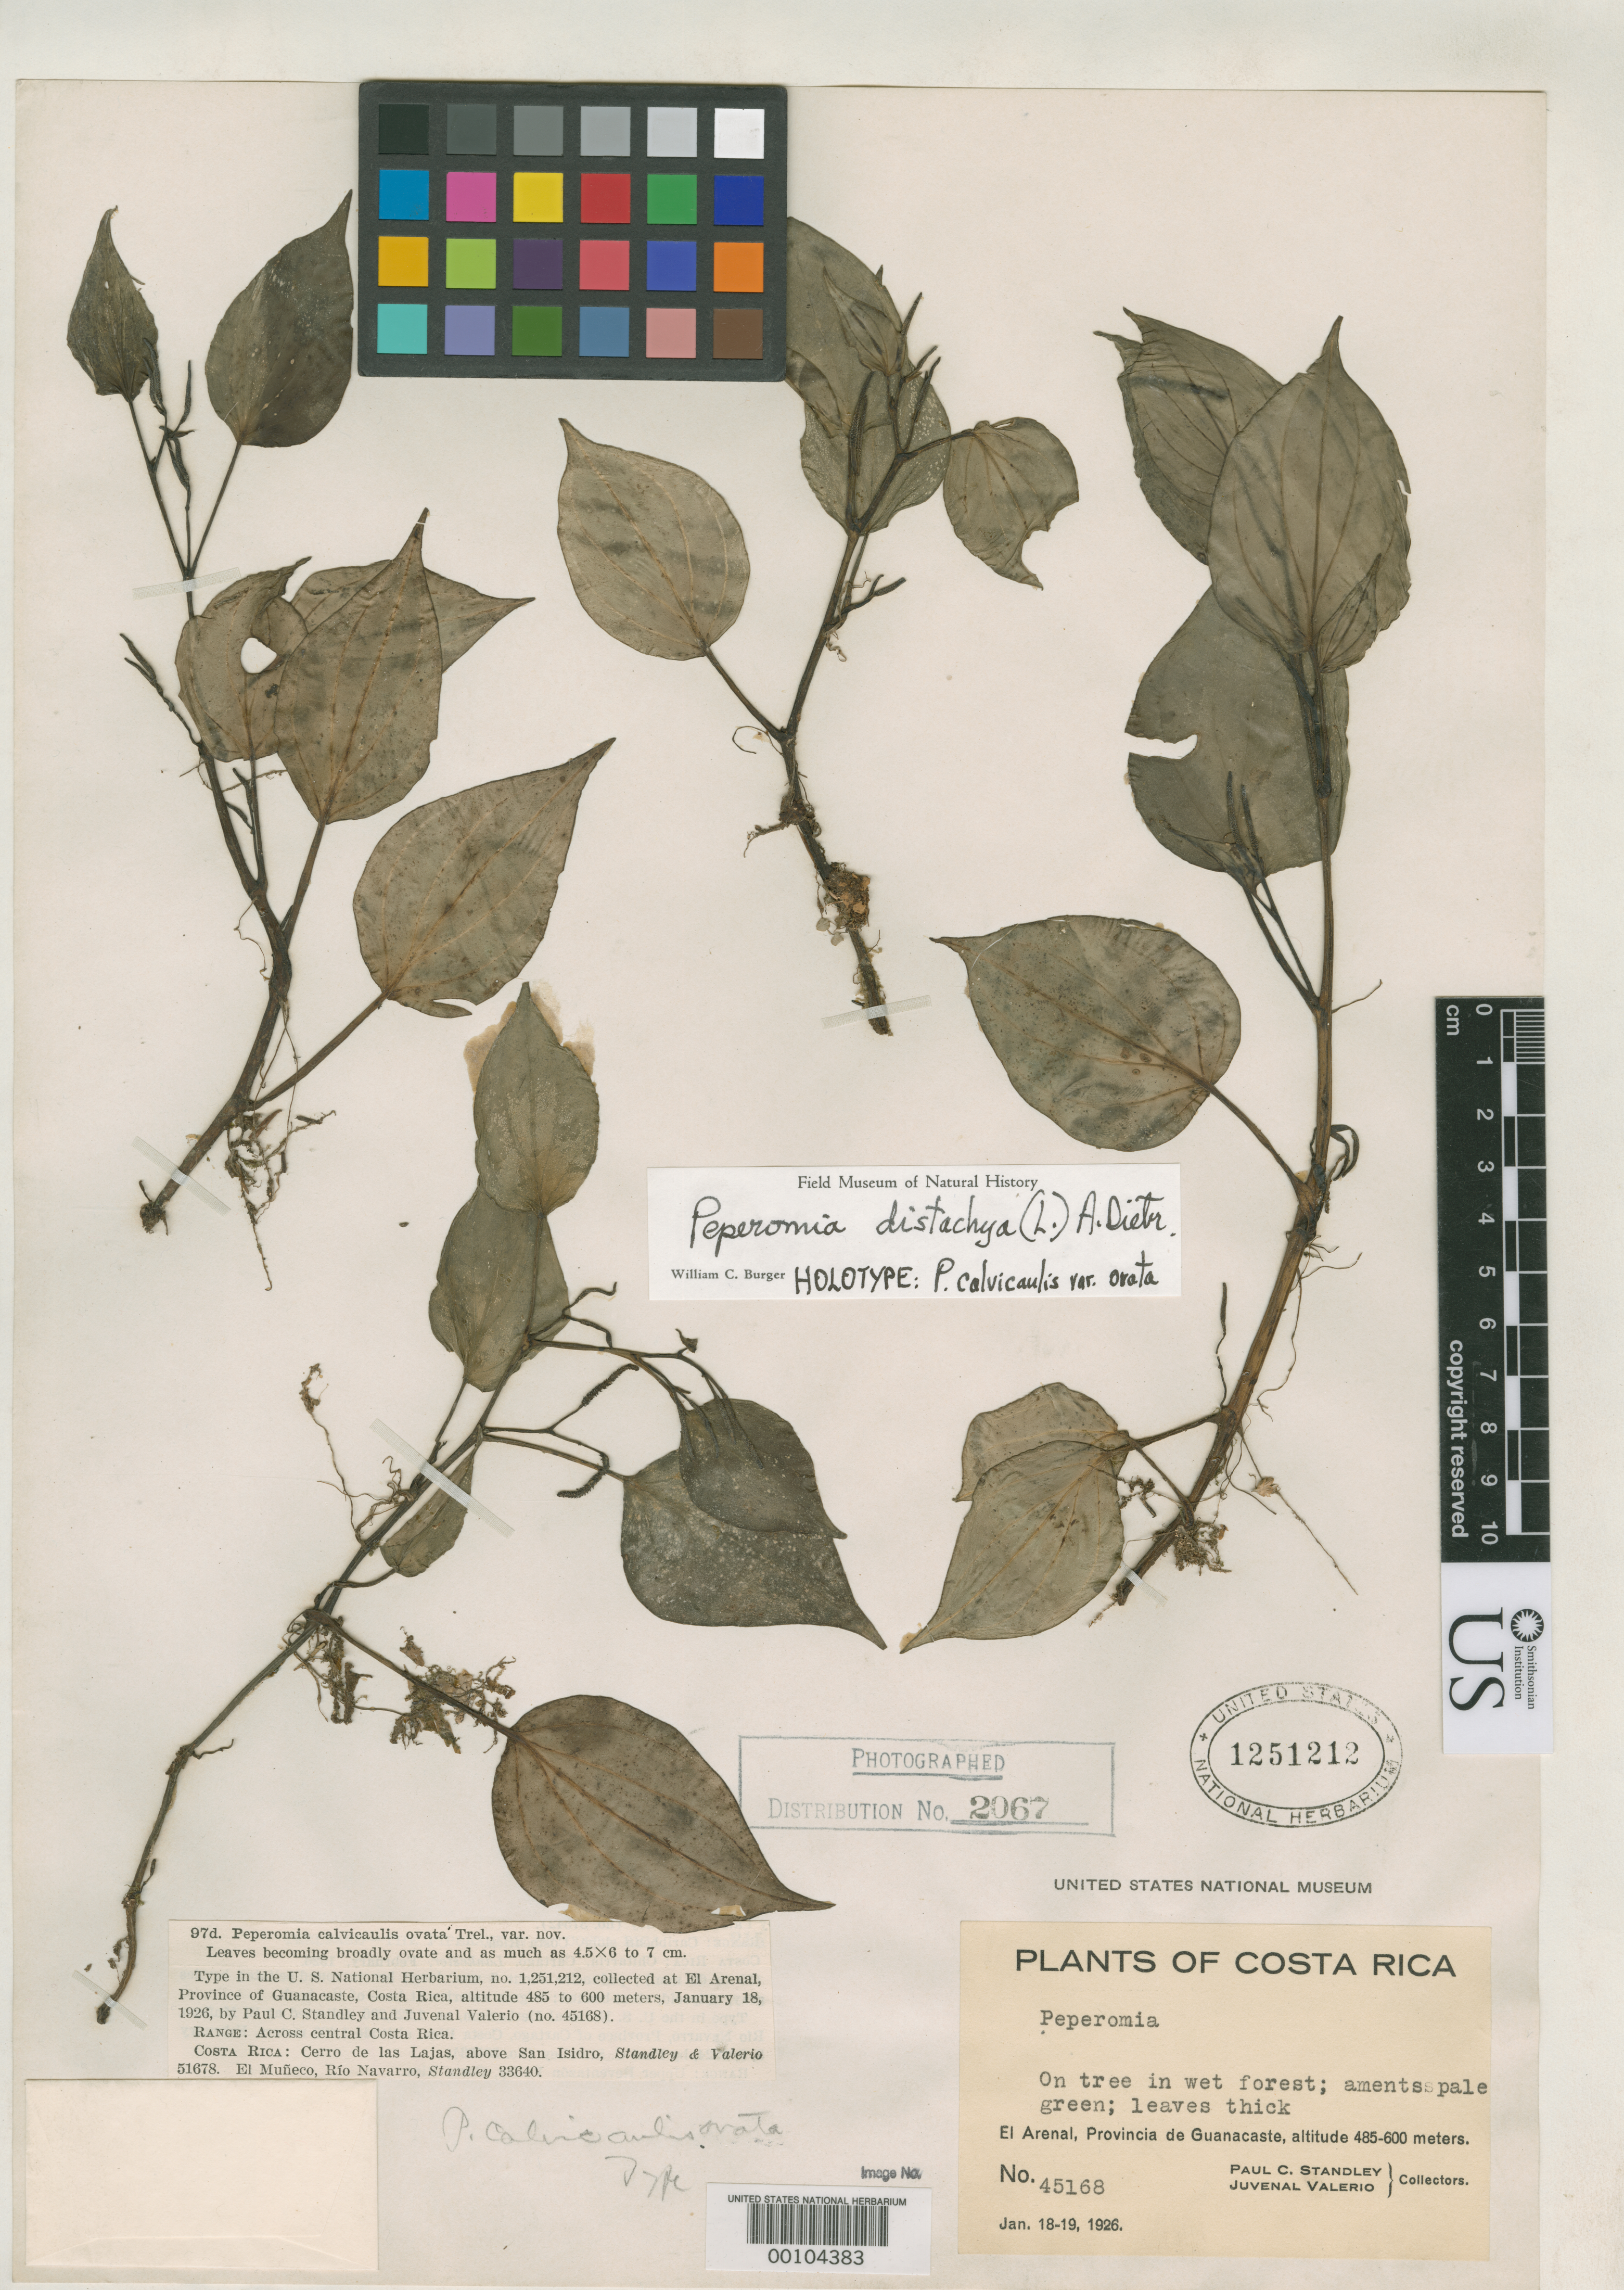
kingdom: Plantae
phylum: Tracheophyta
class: Magnoliopsida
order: Piperales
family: Piperaceae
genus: Peperomia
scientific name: Peperomia calvicaulis var. ovata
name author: Trel.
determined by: Jiménez, José Estaban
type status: Holotype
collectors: P. C. Standley & J. Valerio R.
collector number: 45168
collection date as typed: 18 Jan 1926 to 19 Jan 1926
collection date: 1926-01-18/1926-01-19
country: Costa Rica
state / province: Guanacaste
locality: El Arenal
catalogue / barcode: US 1251212